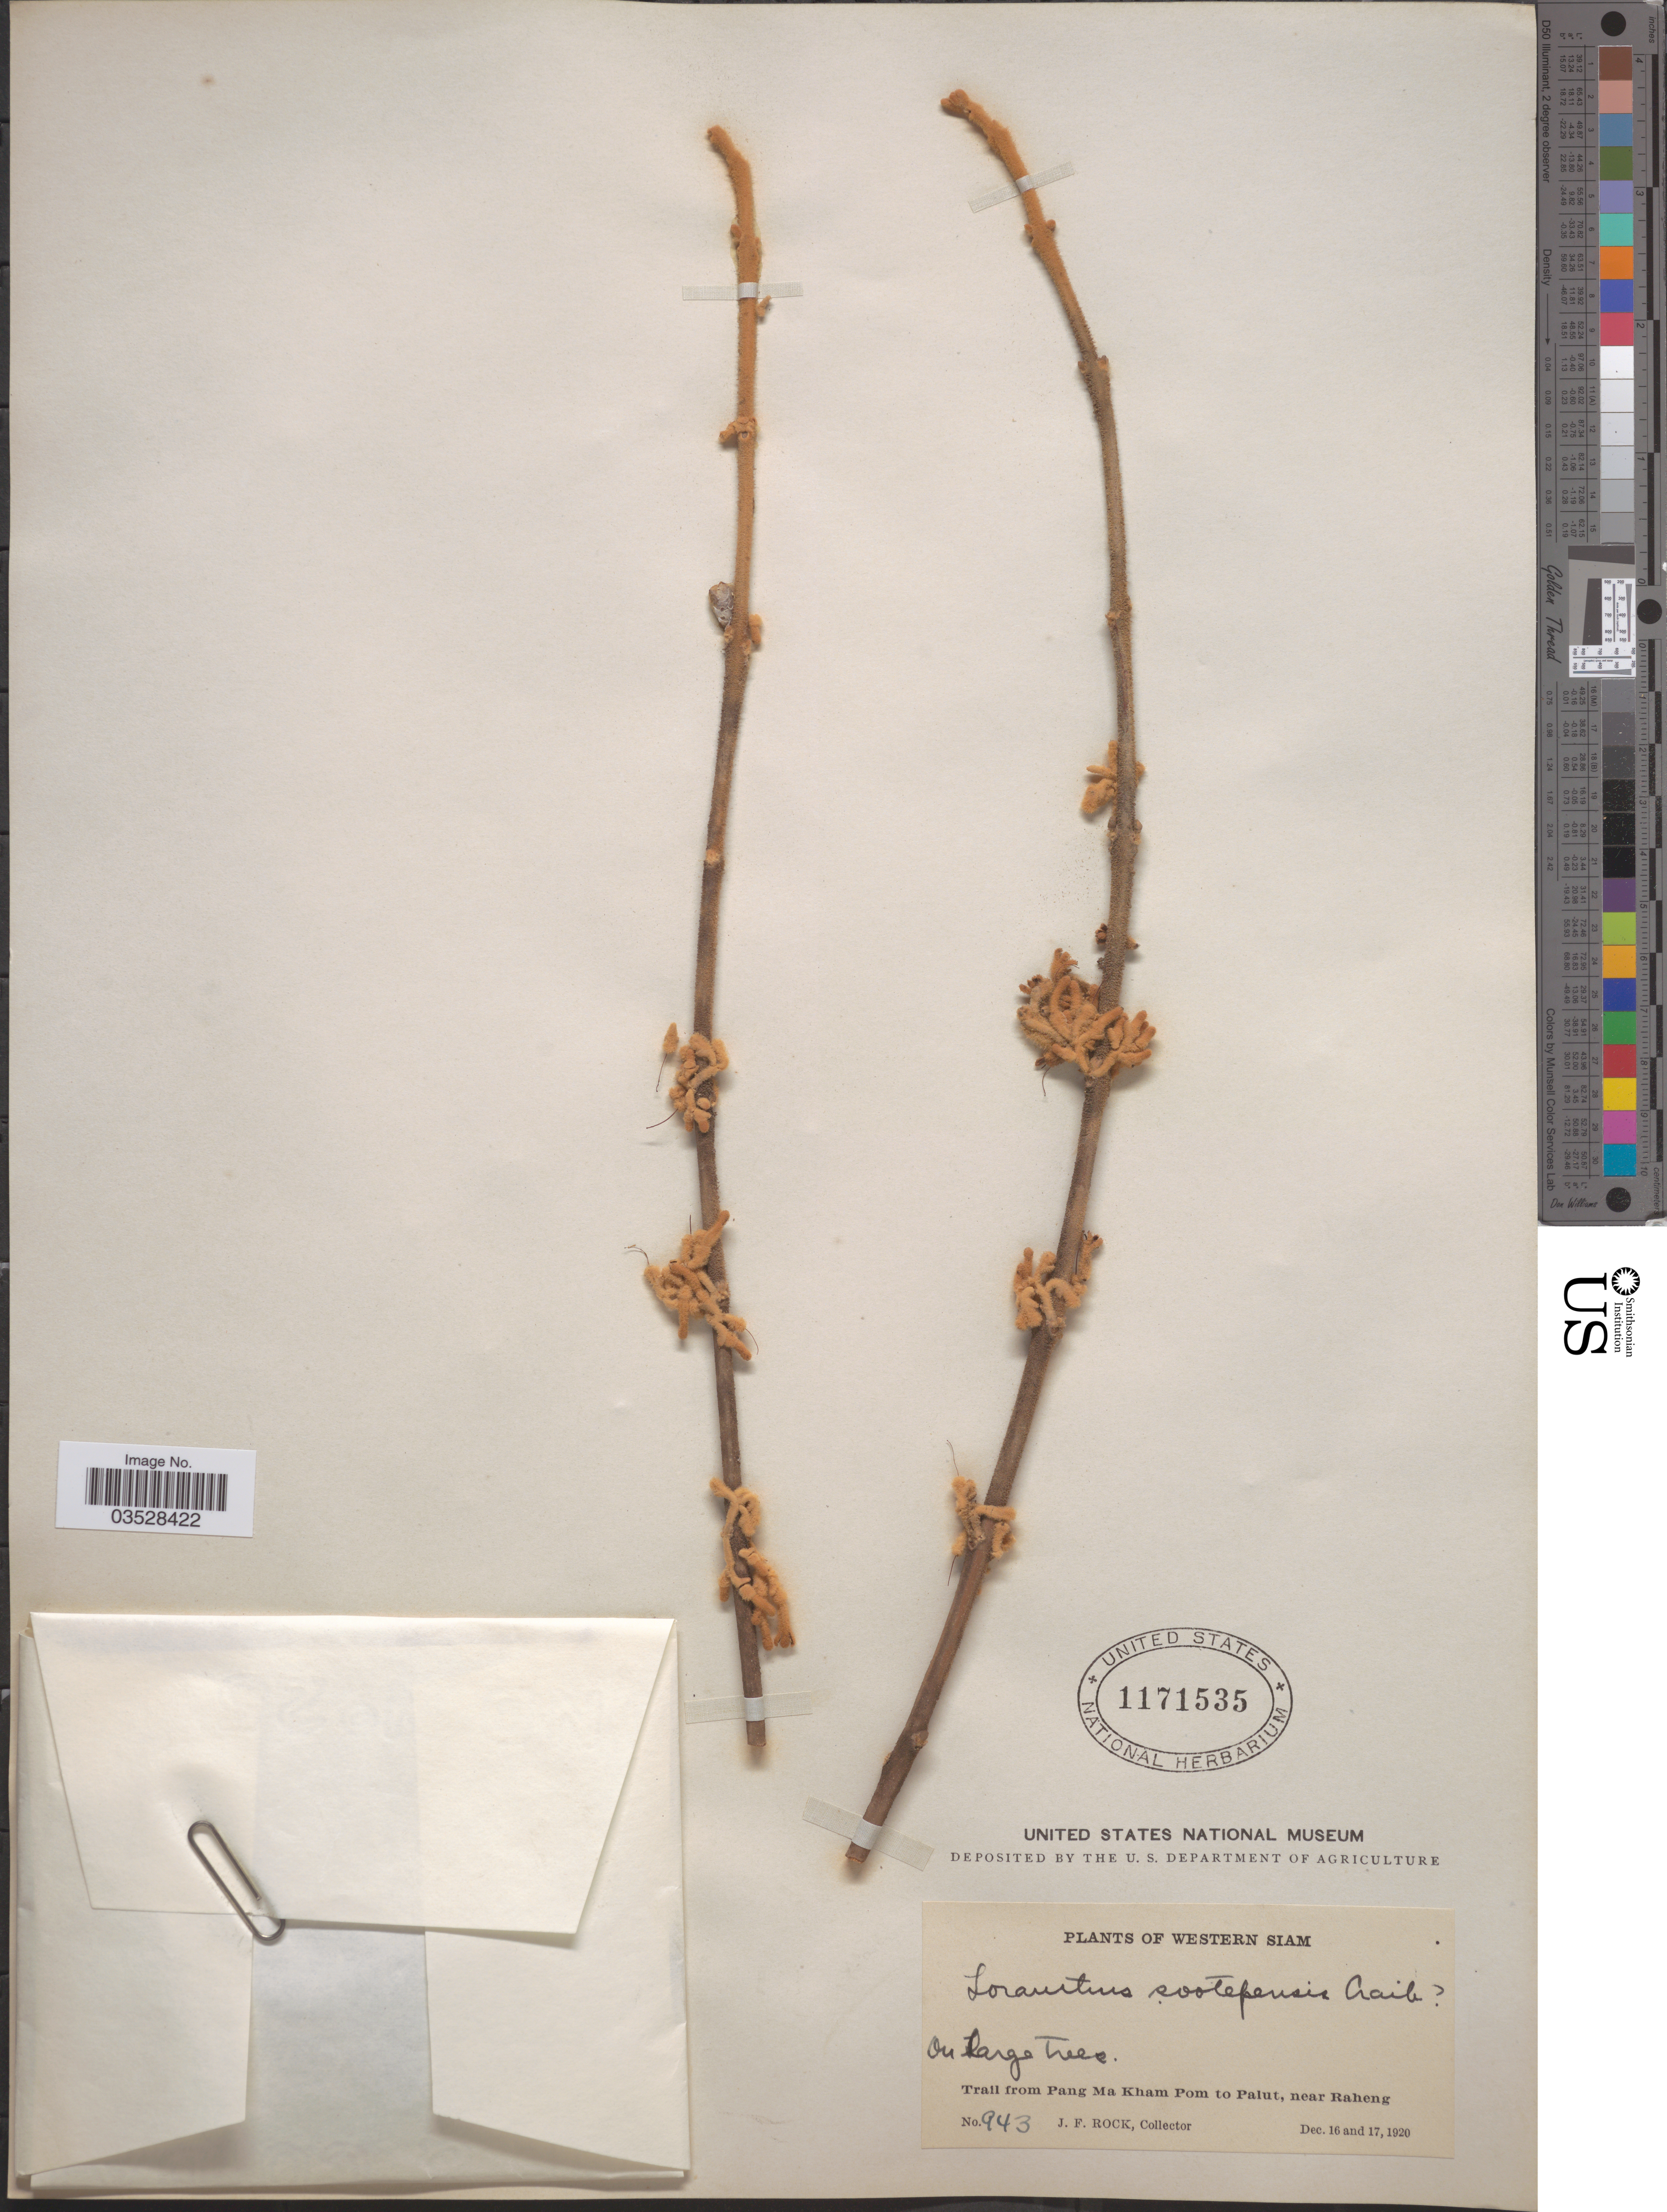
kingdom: Plantae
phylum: Tracheophyta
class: Magnoliopsida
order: Santalales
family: Loranthaceae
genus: Loranthus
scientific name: Loranthus vestitus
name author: Wall.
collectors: J. Rock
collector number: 943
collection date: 1920-12-16/1920-12-17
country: Thailand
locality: Western Siam. Trail from Pang Ma Kham Pom to Palut, near Raheng.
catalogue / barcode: US 1171535